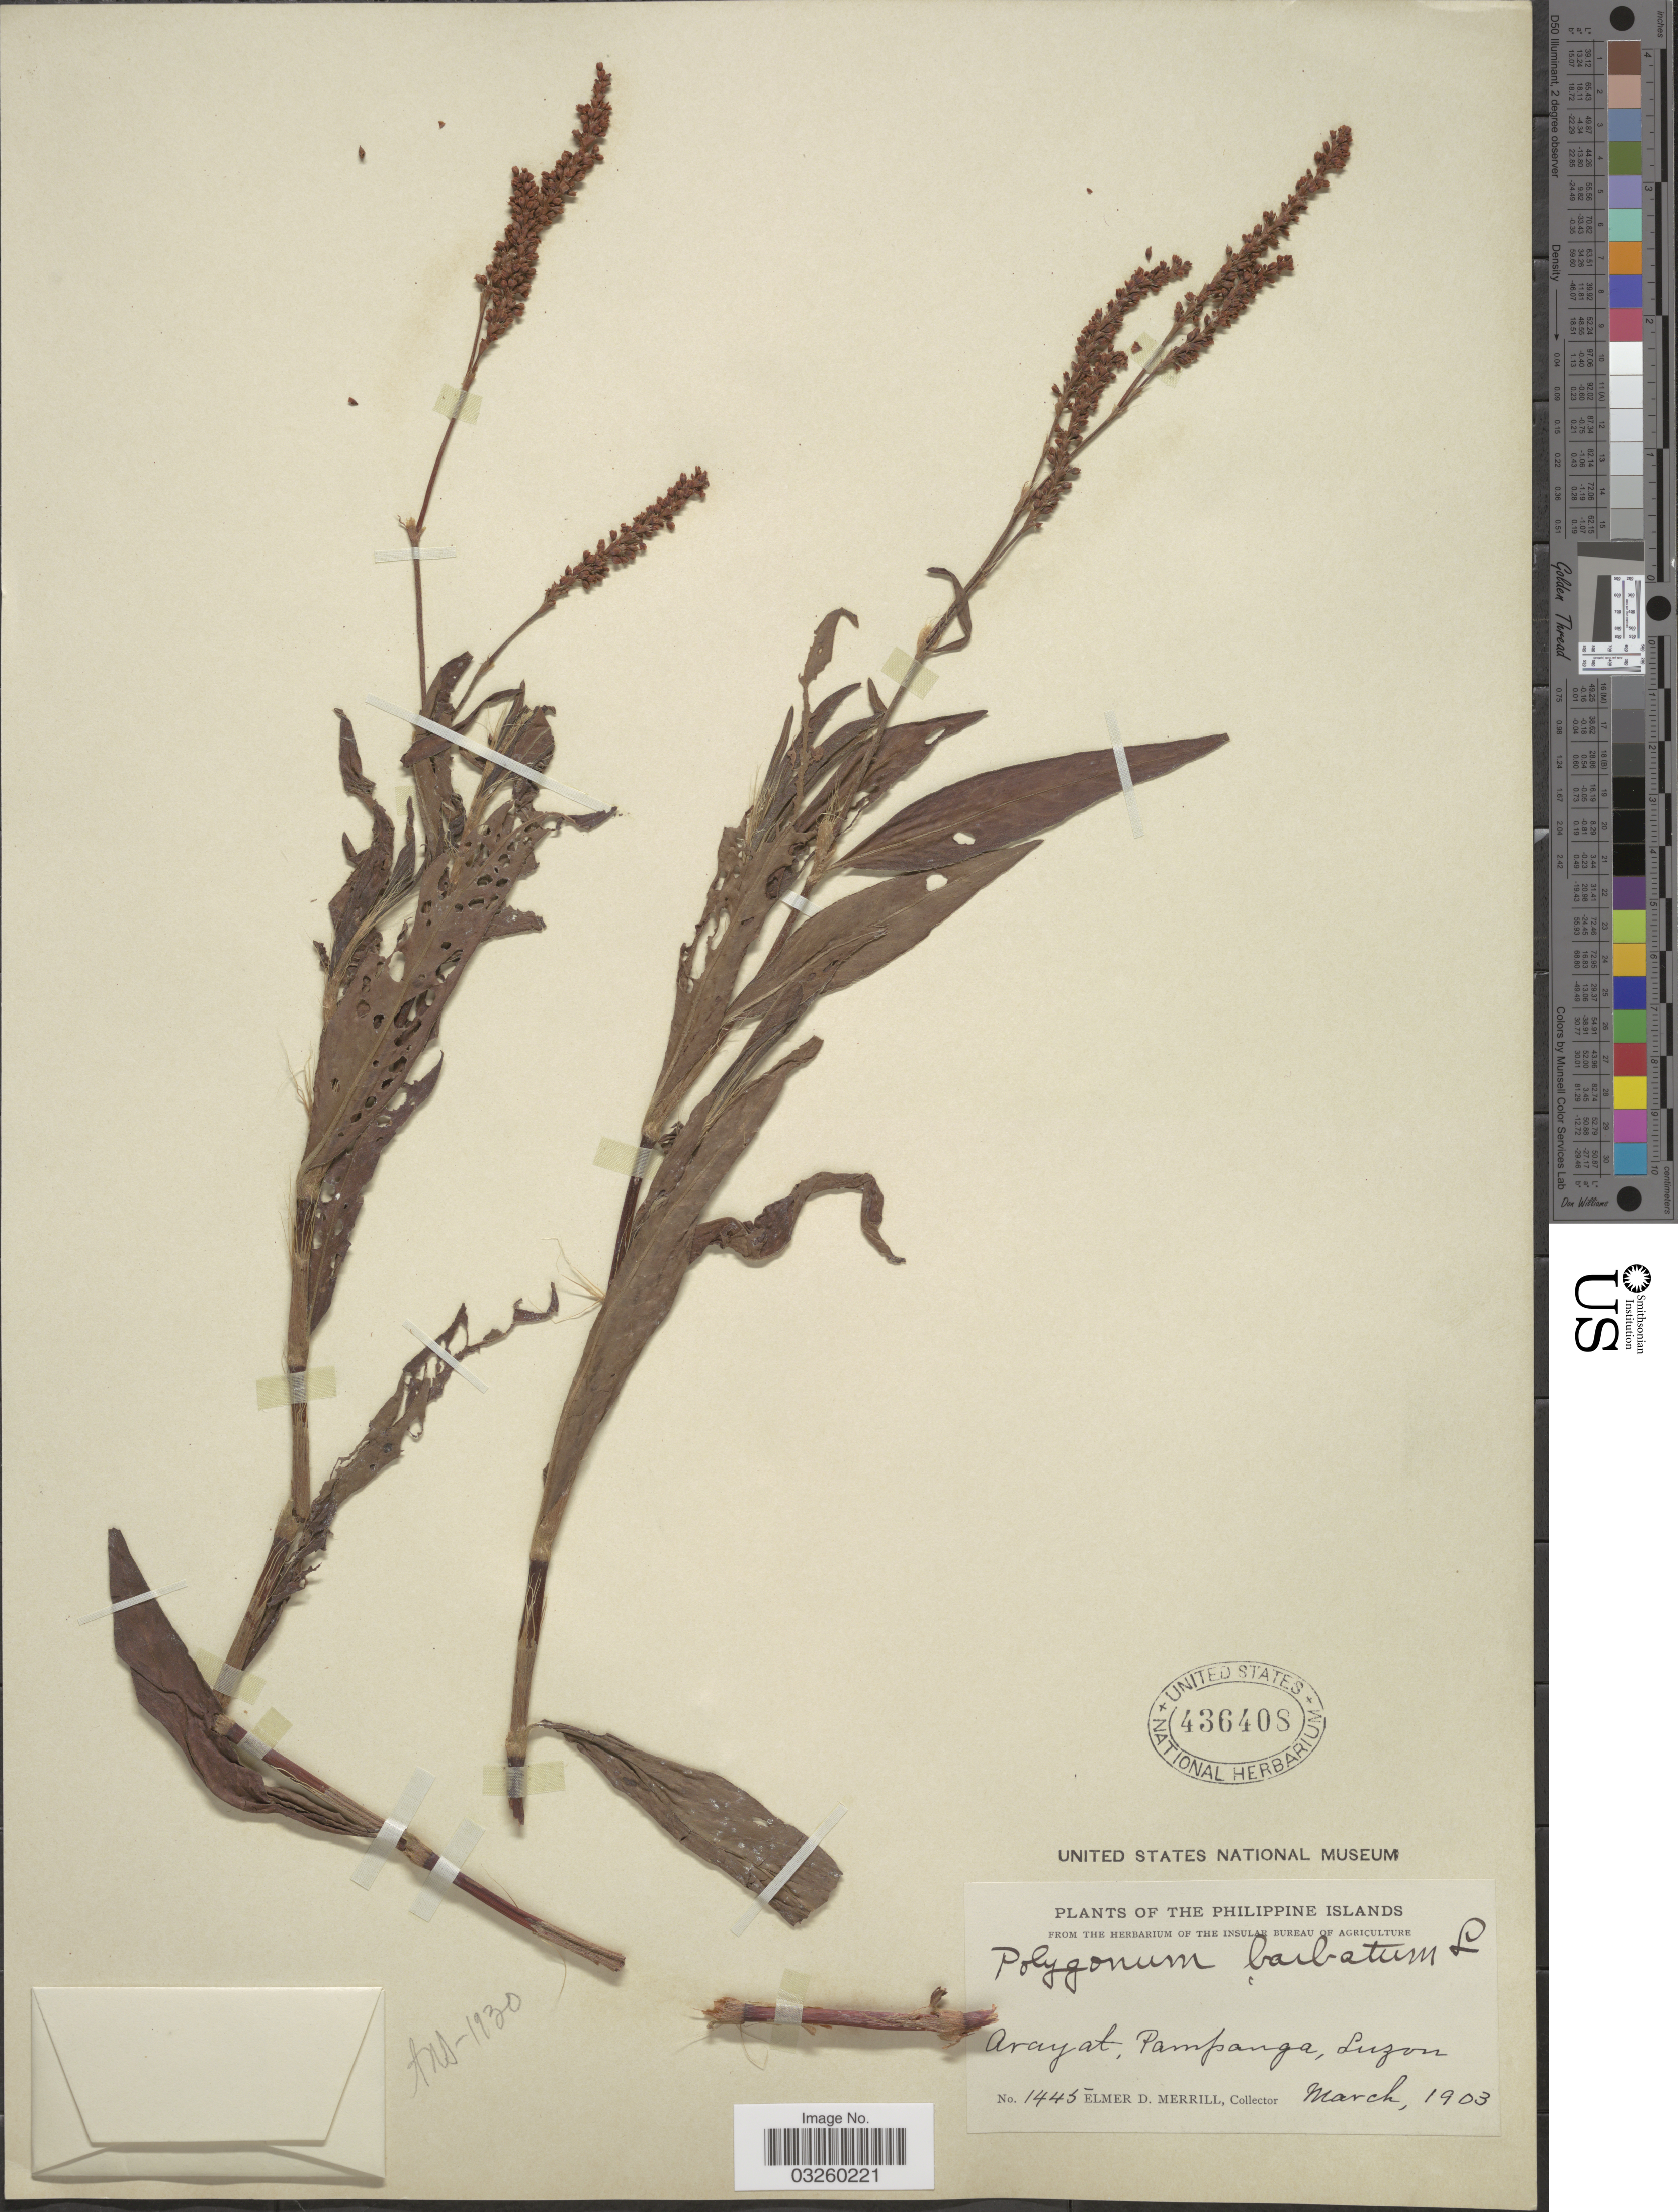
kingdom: Plantae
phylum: Tracheophyta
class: Magnoliopsida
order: Caryophyllales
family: Polygonaceae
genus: Polygonum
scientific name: Polygonum barbatum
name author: L.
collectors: E. D. Merrill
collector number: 1445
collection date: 1903-03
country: Philippines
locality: Philippine Islands. Arayat, Pampanga, Luzon.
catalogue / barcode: US 436408